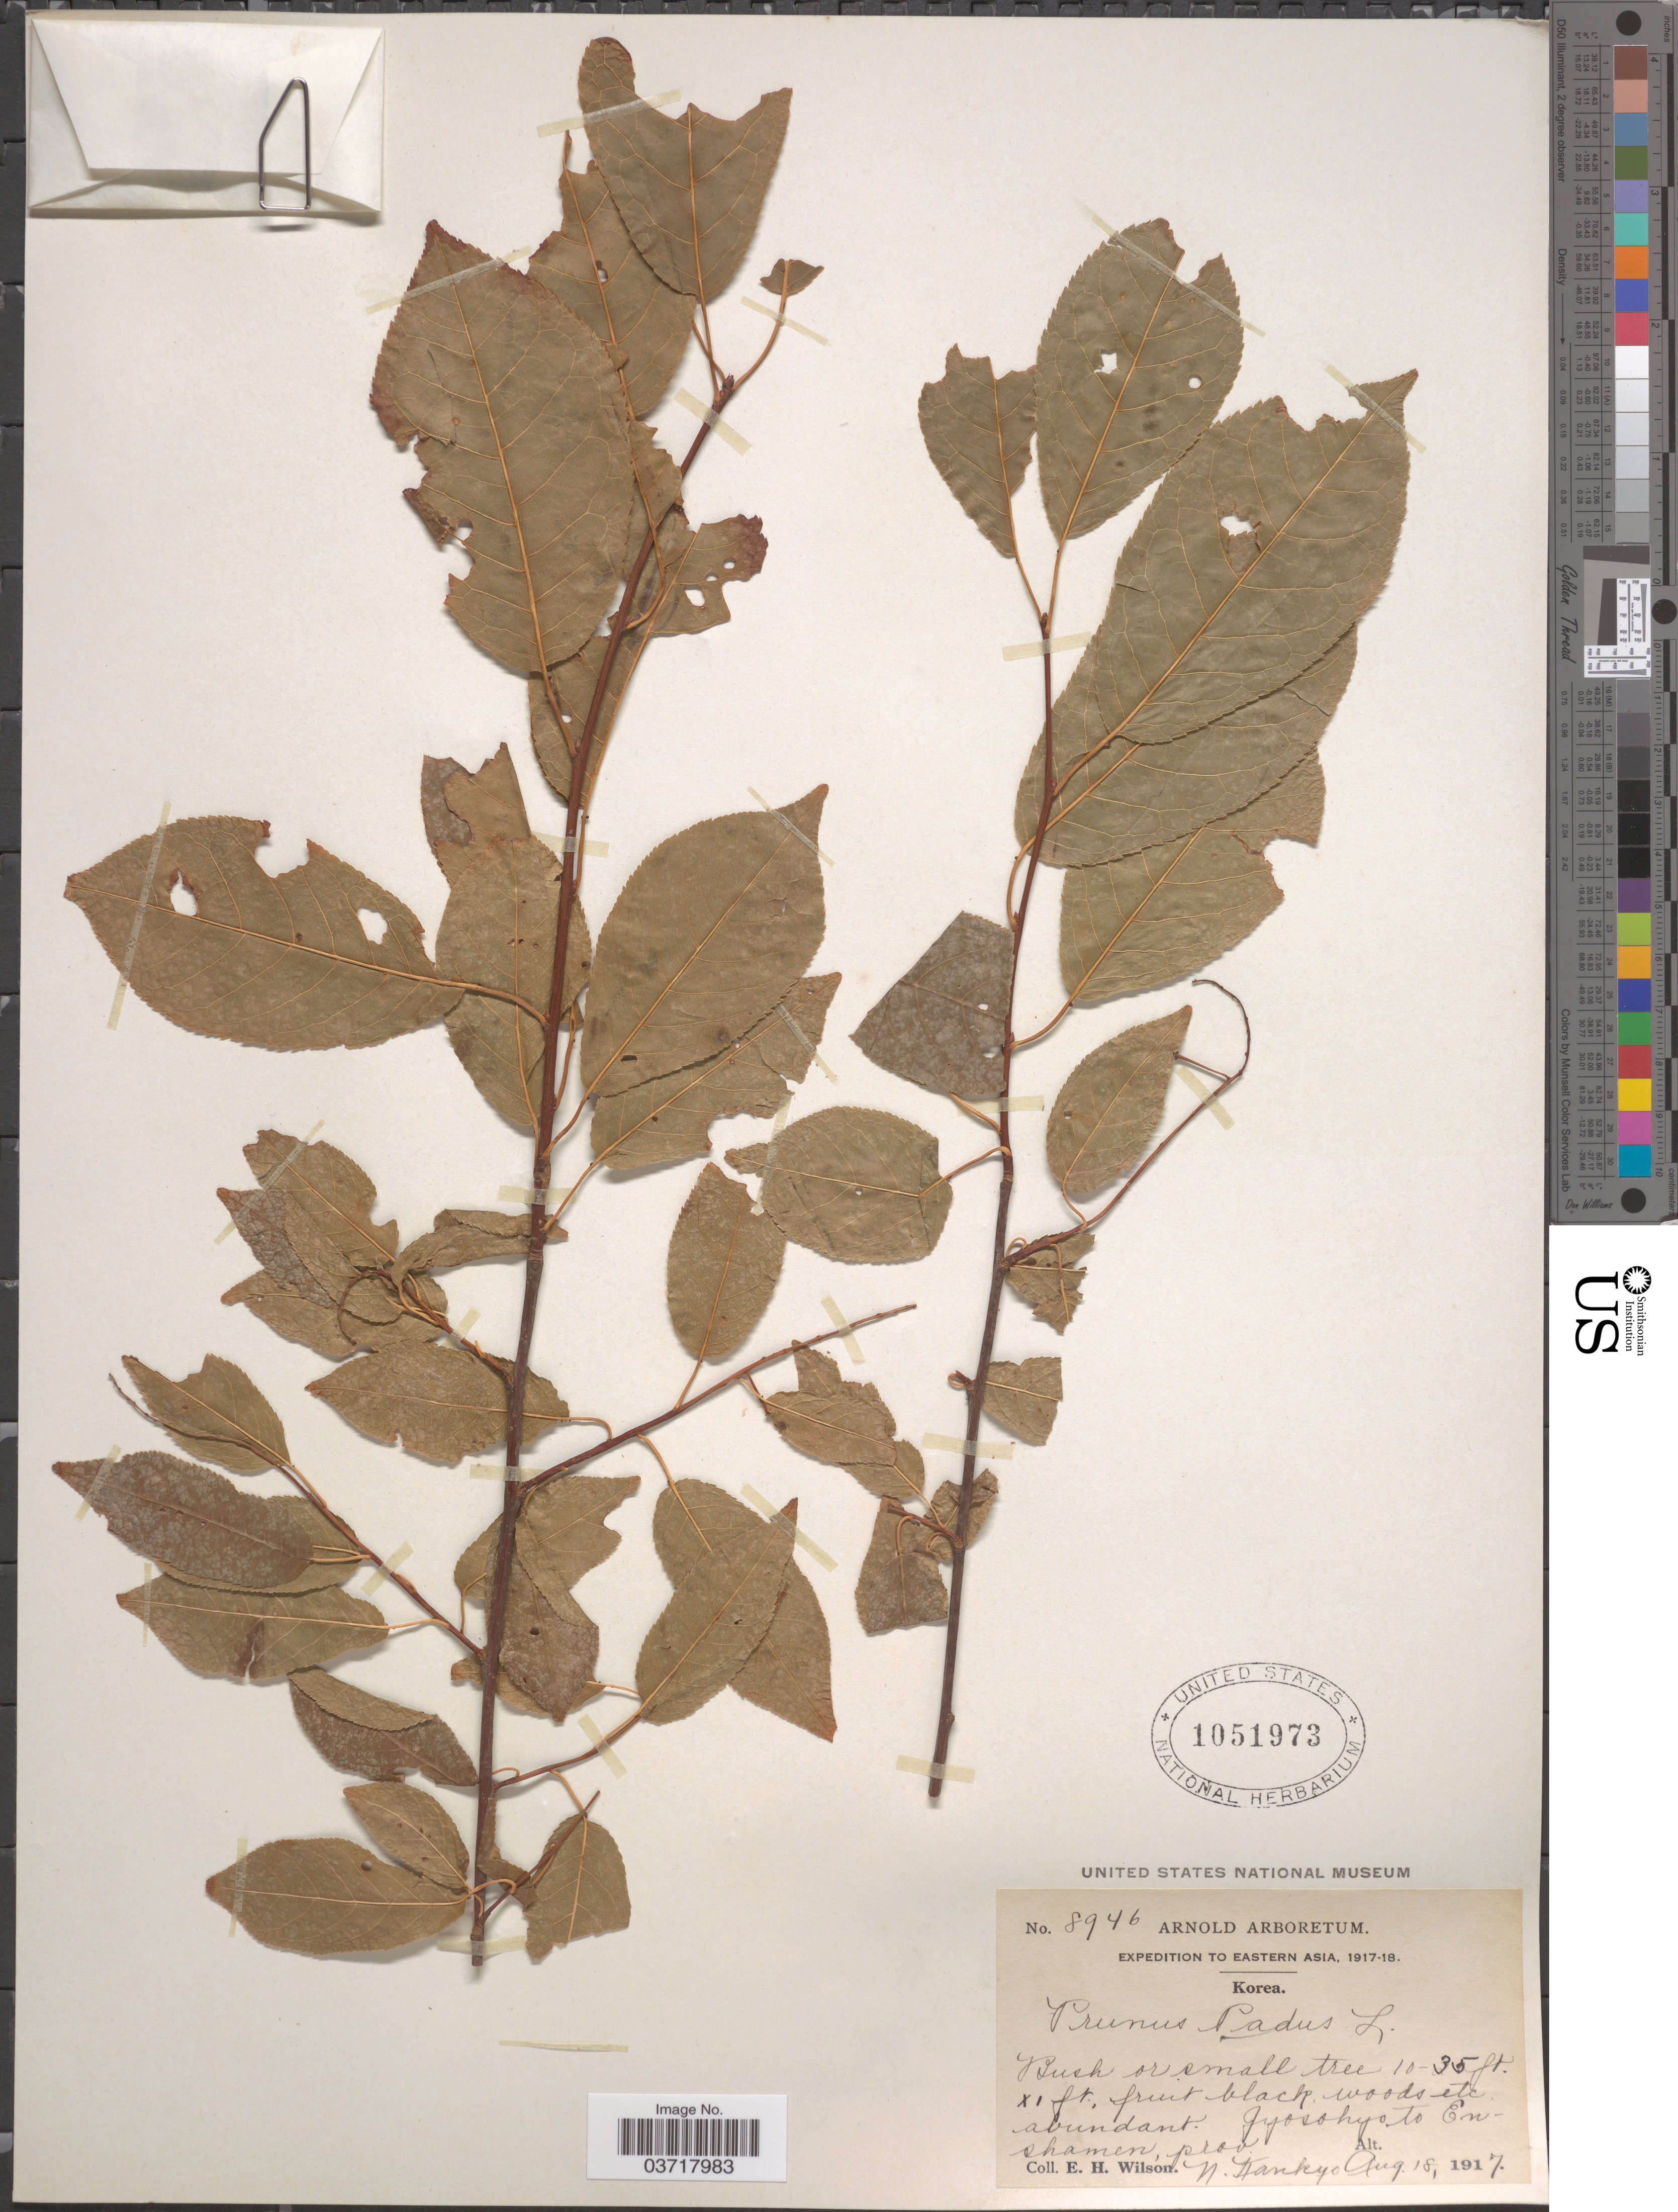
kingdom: Plantae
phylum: Tracheophyta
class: Magnoliopsida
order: Rosales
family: Rosaceae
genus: Prunus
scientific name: Prunus padus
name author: L.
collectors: E. Wilson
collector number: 8946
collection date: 1917-08-18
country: North Korea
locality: Eastern Asia. Jyosohyo to Enshamen, prov. N. Kankyo.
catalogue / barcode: US 1051973